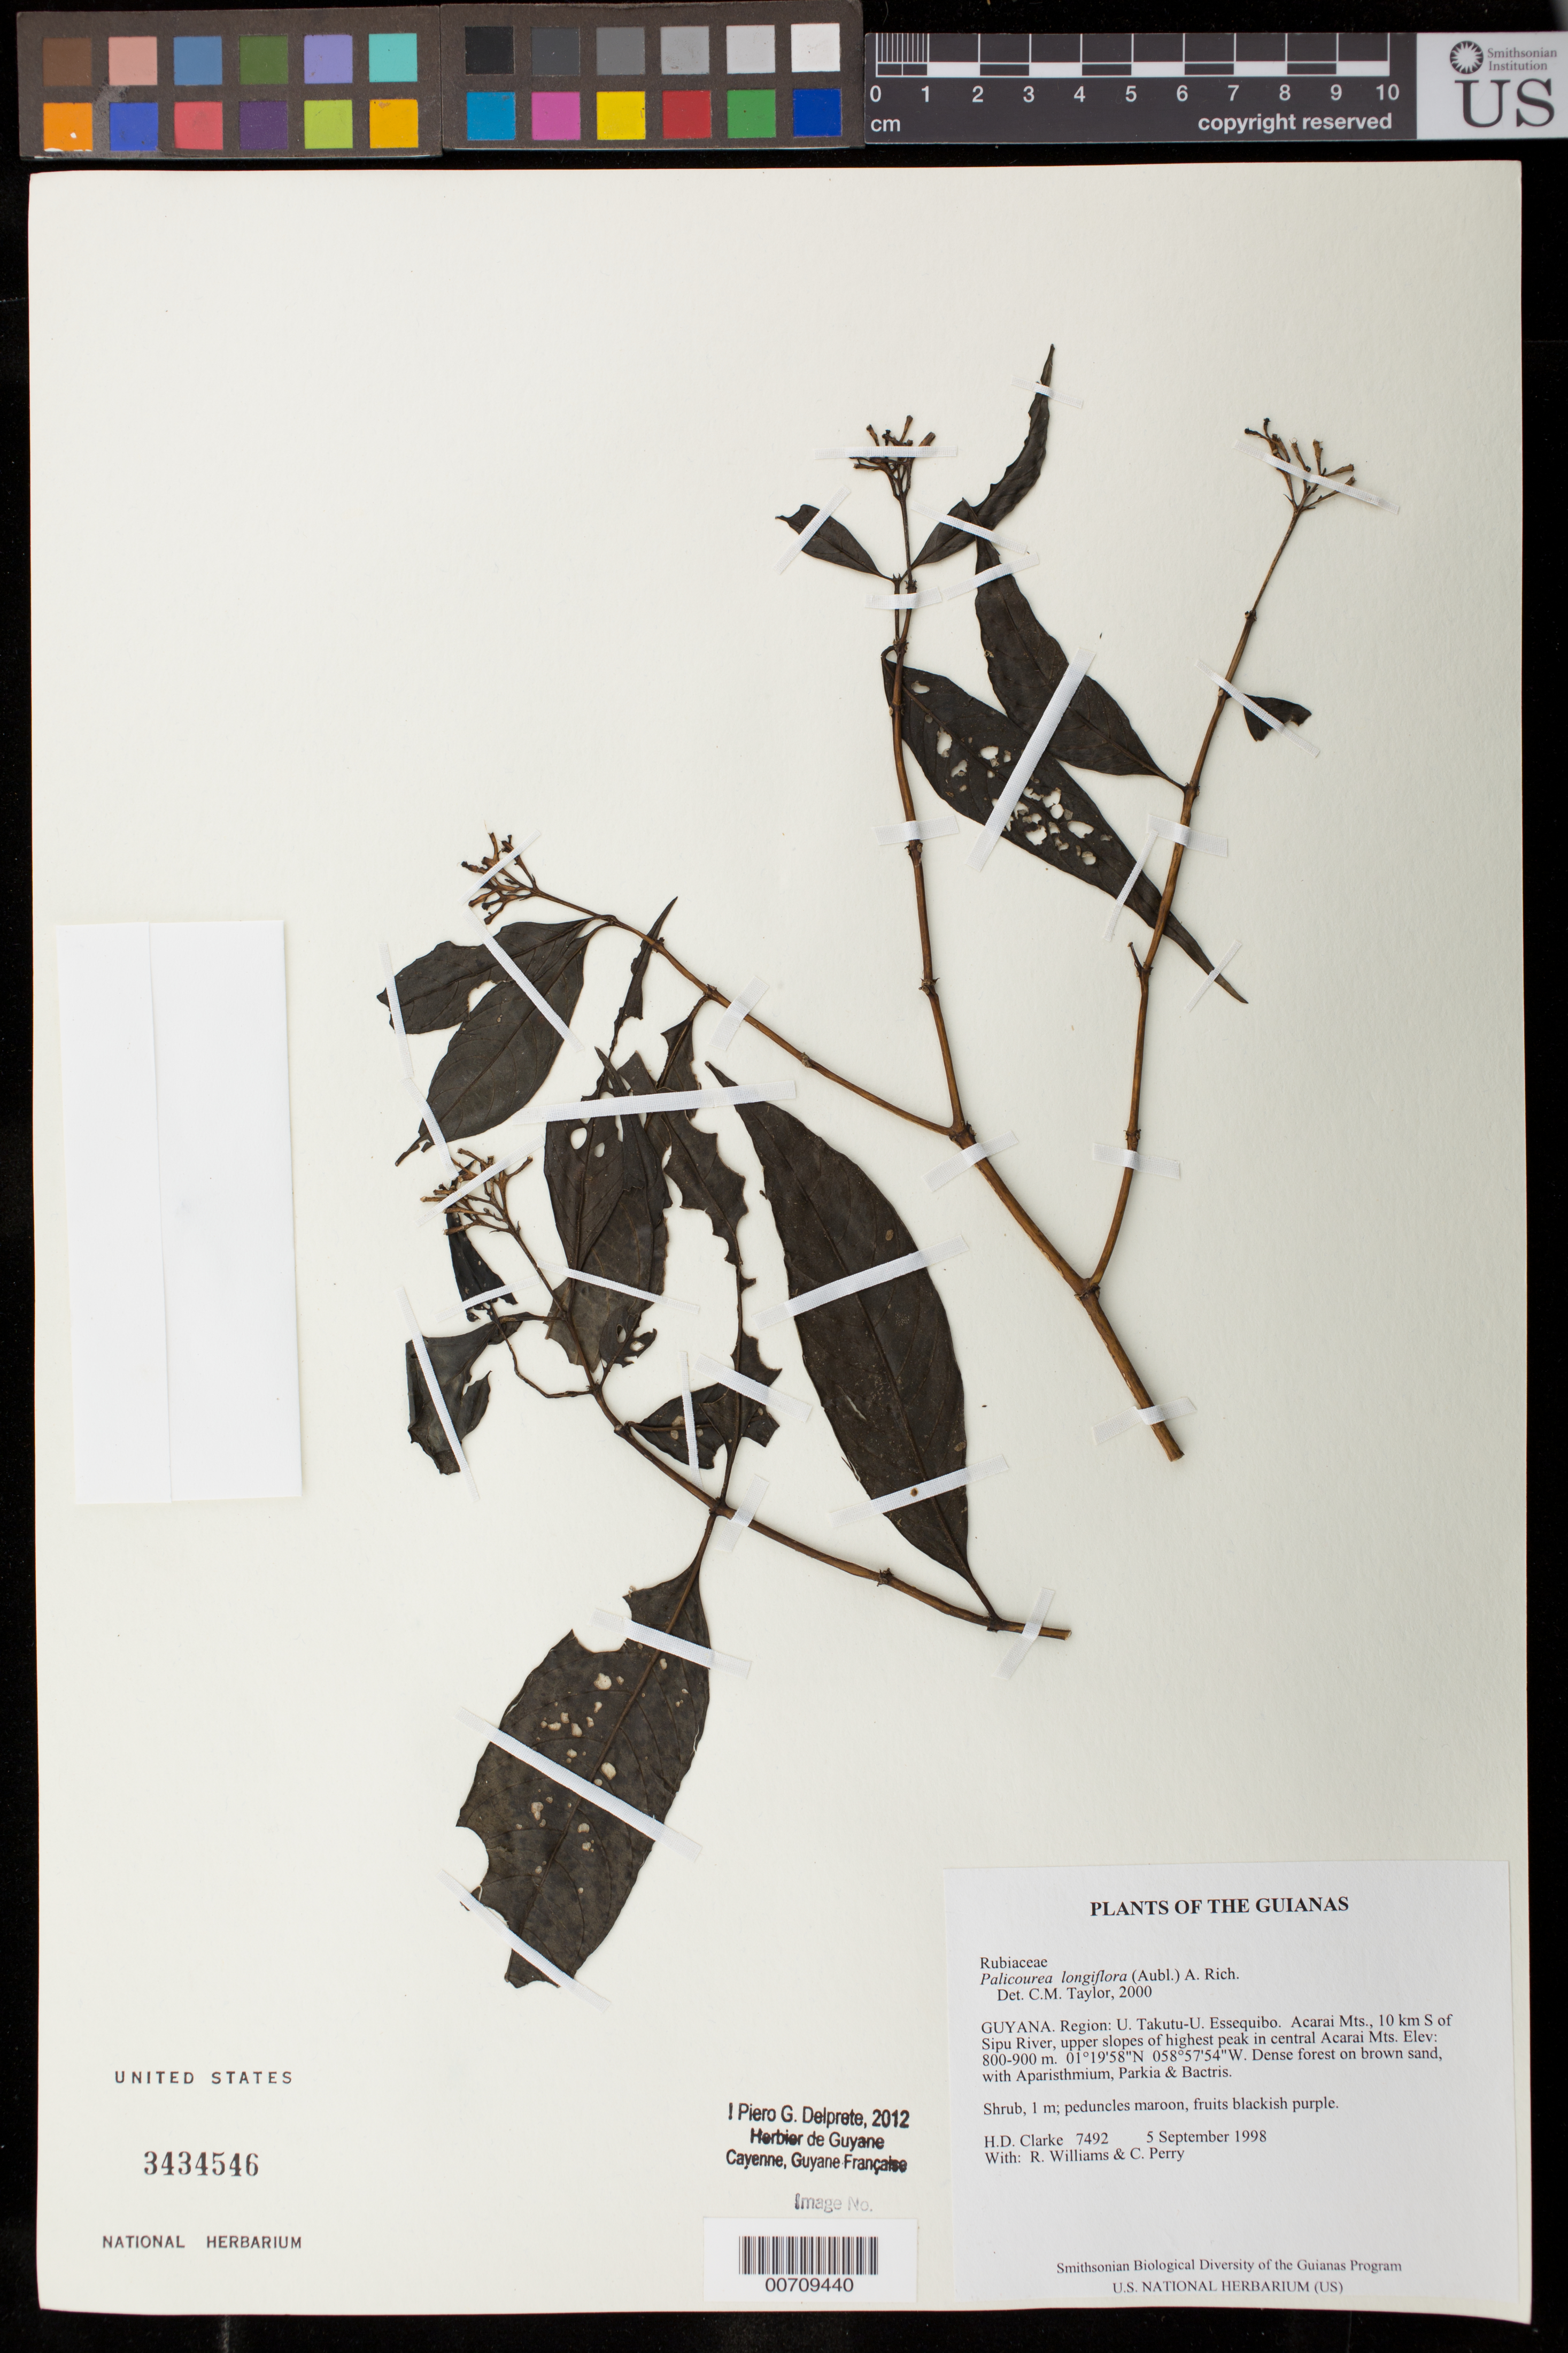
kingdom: Plantae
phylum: Tracheophyta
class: Magnoliopsida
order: Fabales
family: Fabaceae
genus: Swartzia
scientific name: Swartzia benthamiana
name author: Miq.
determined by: Torke, B. M., (MO)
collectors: H. D. Clarke, R. Williams & C. Perry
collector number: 7721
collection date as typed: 11 September 1998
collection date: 1998-09-11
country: Guyana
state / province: U. Takutu-U. Essequibo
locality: Sipu River, area near camp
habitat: Dense forest on brown sand & laterite with Eperua, Nectandra & Oenocarpus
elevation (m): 240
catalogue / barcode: US 3434540-2